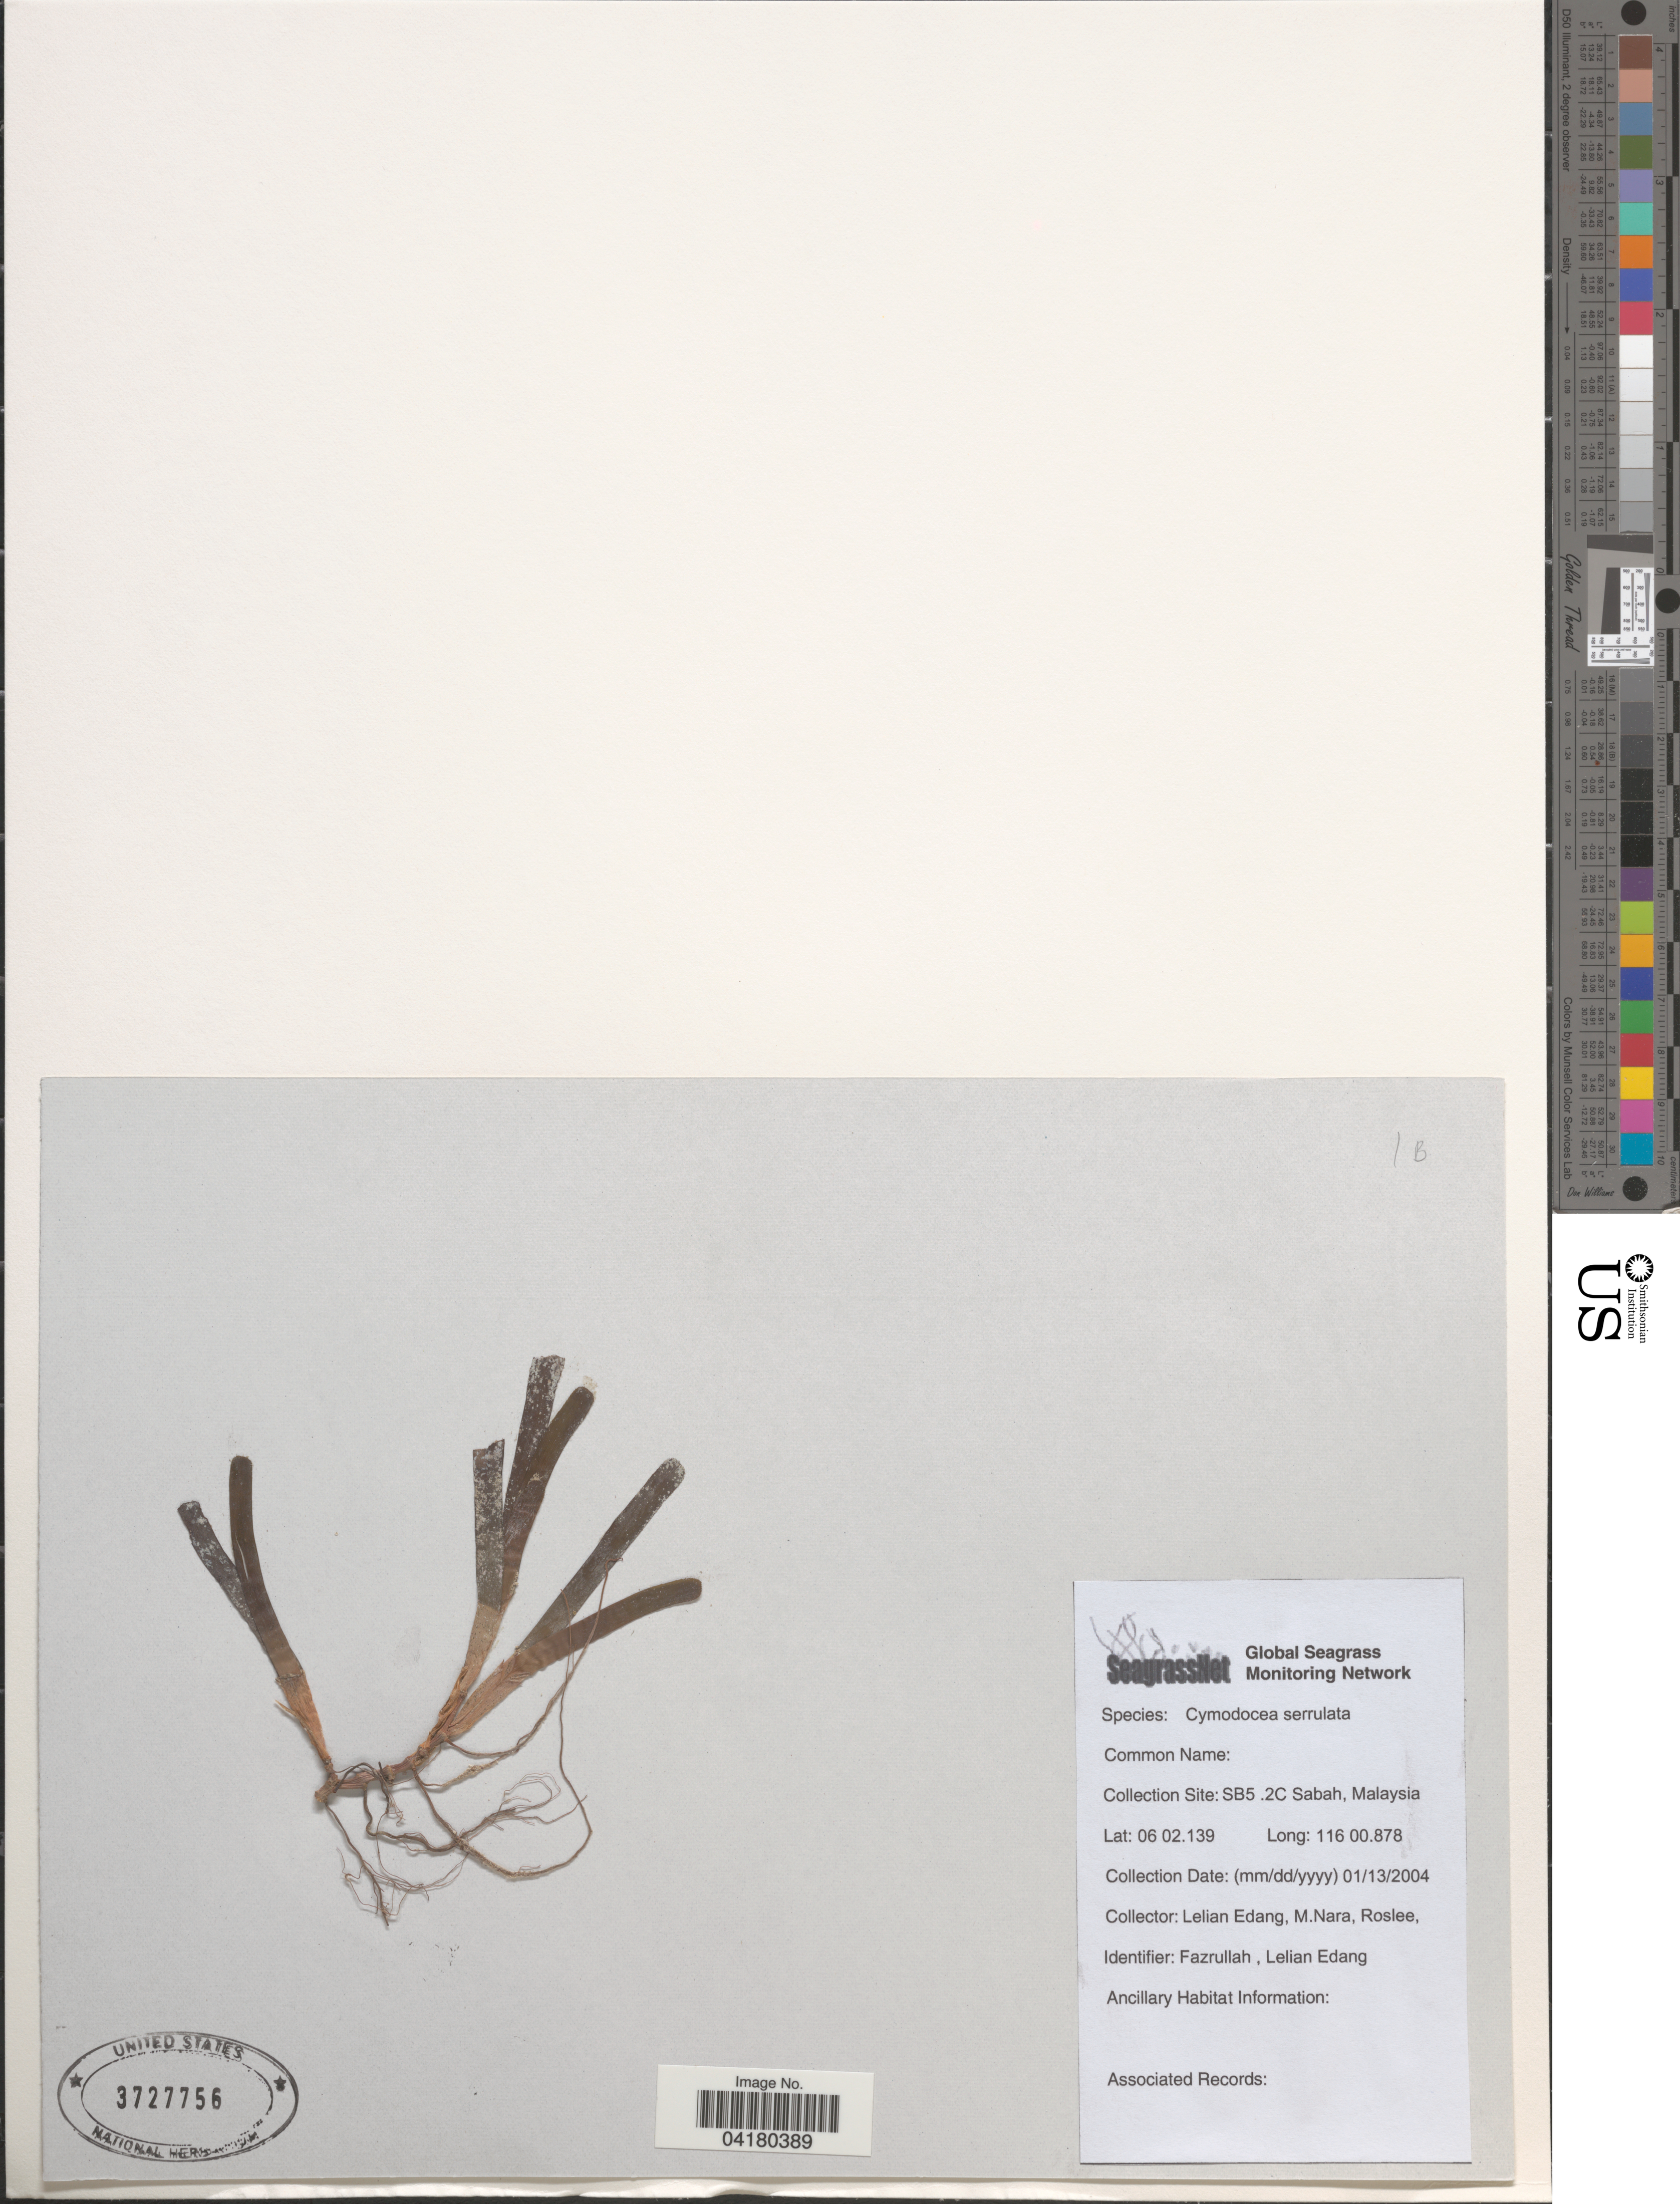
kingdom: Plantae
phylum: Tracheophyta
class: Liliopsida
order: Alismatales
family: Cymodoceaceae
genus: Cymodocea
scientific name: Cymodocea serrulata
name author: (R. Br.) Magnus & Ashers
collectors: L. Edang, M. Nara & Roslee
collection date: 2004-01-13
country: Malaysia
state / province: Sabah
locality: SB5. 2C.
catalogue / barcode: US 3727756